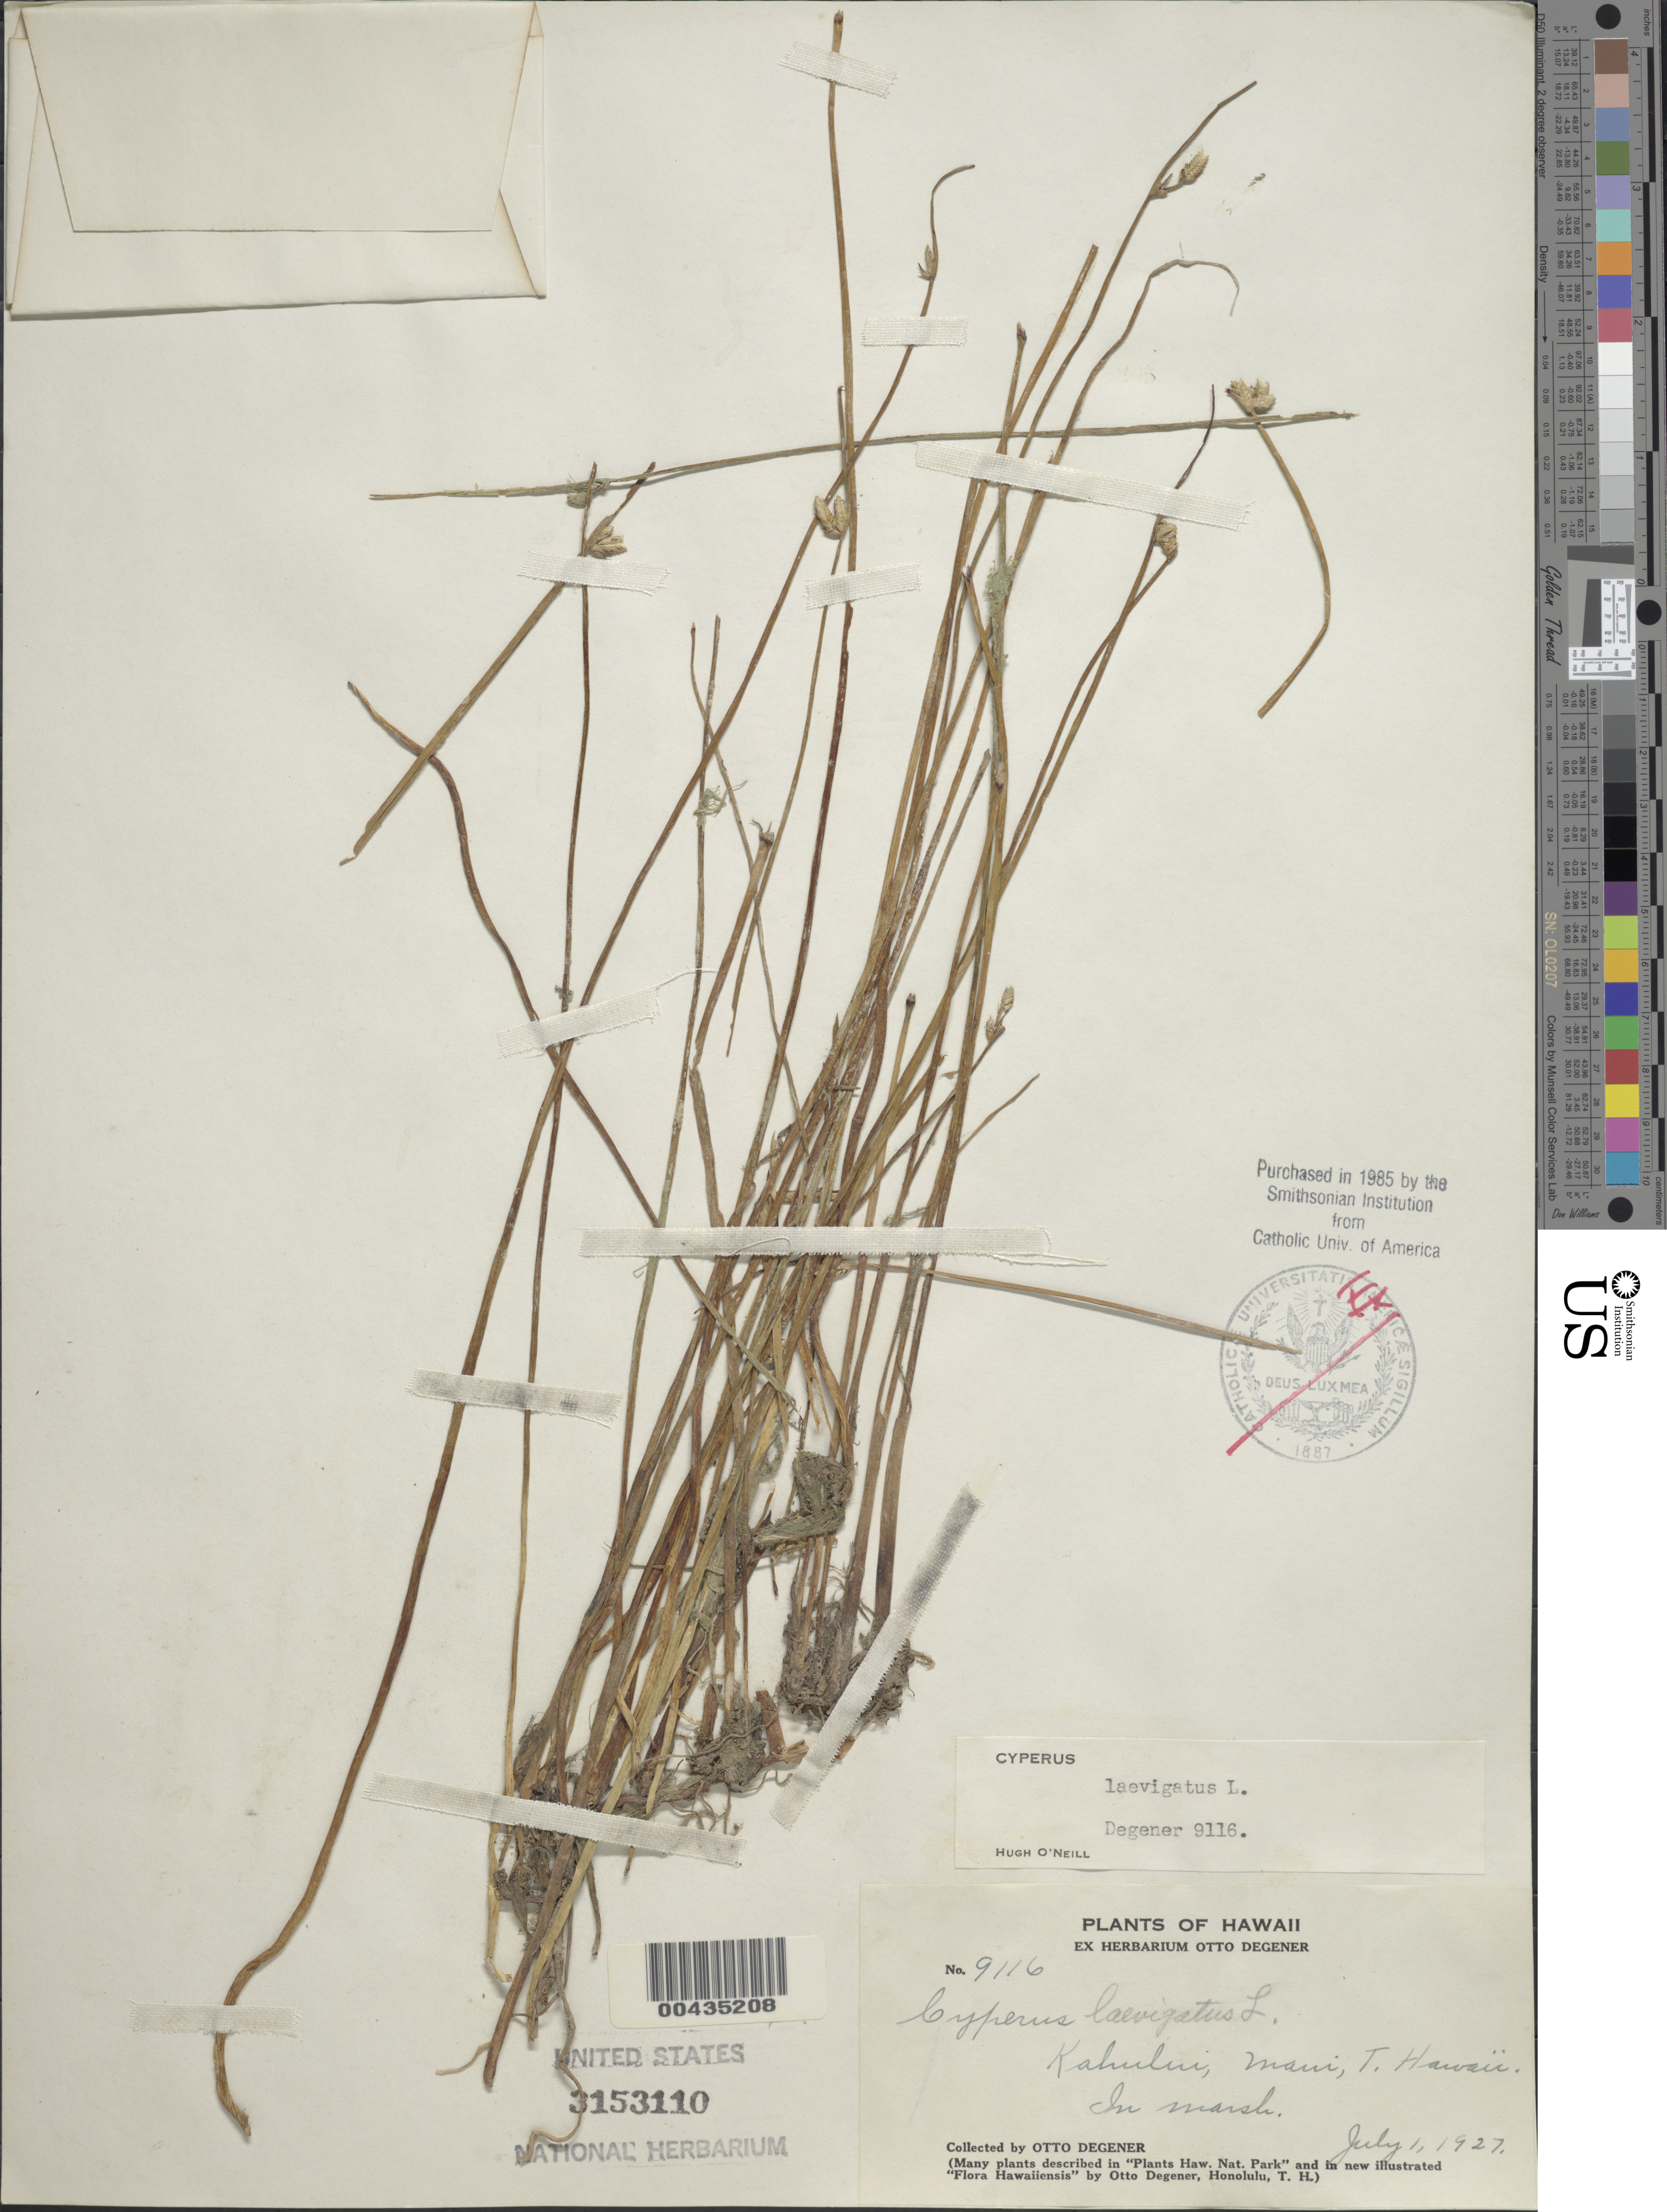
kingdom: Plantae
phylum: Tracheophyta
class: Liliopsida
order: Poales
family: Cyperaceae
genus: Cyperus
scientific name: Cyperus laevigatus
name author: L.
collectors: O. Degener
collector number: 9116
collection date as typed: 1 Jul 1927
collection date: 1927-07-01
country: United States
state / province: Hawaii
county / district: Maui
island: Maui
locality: Kahului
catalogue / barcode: US 3153110